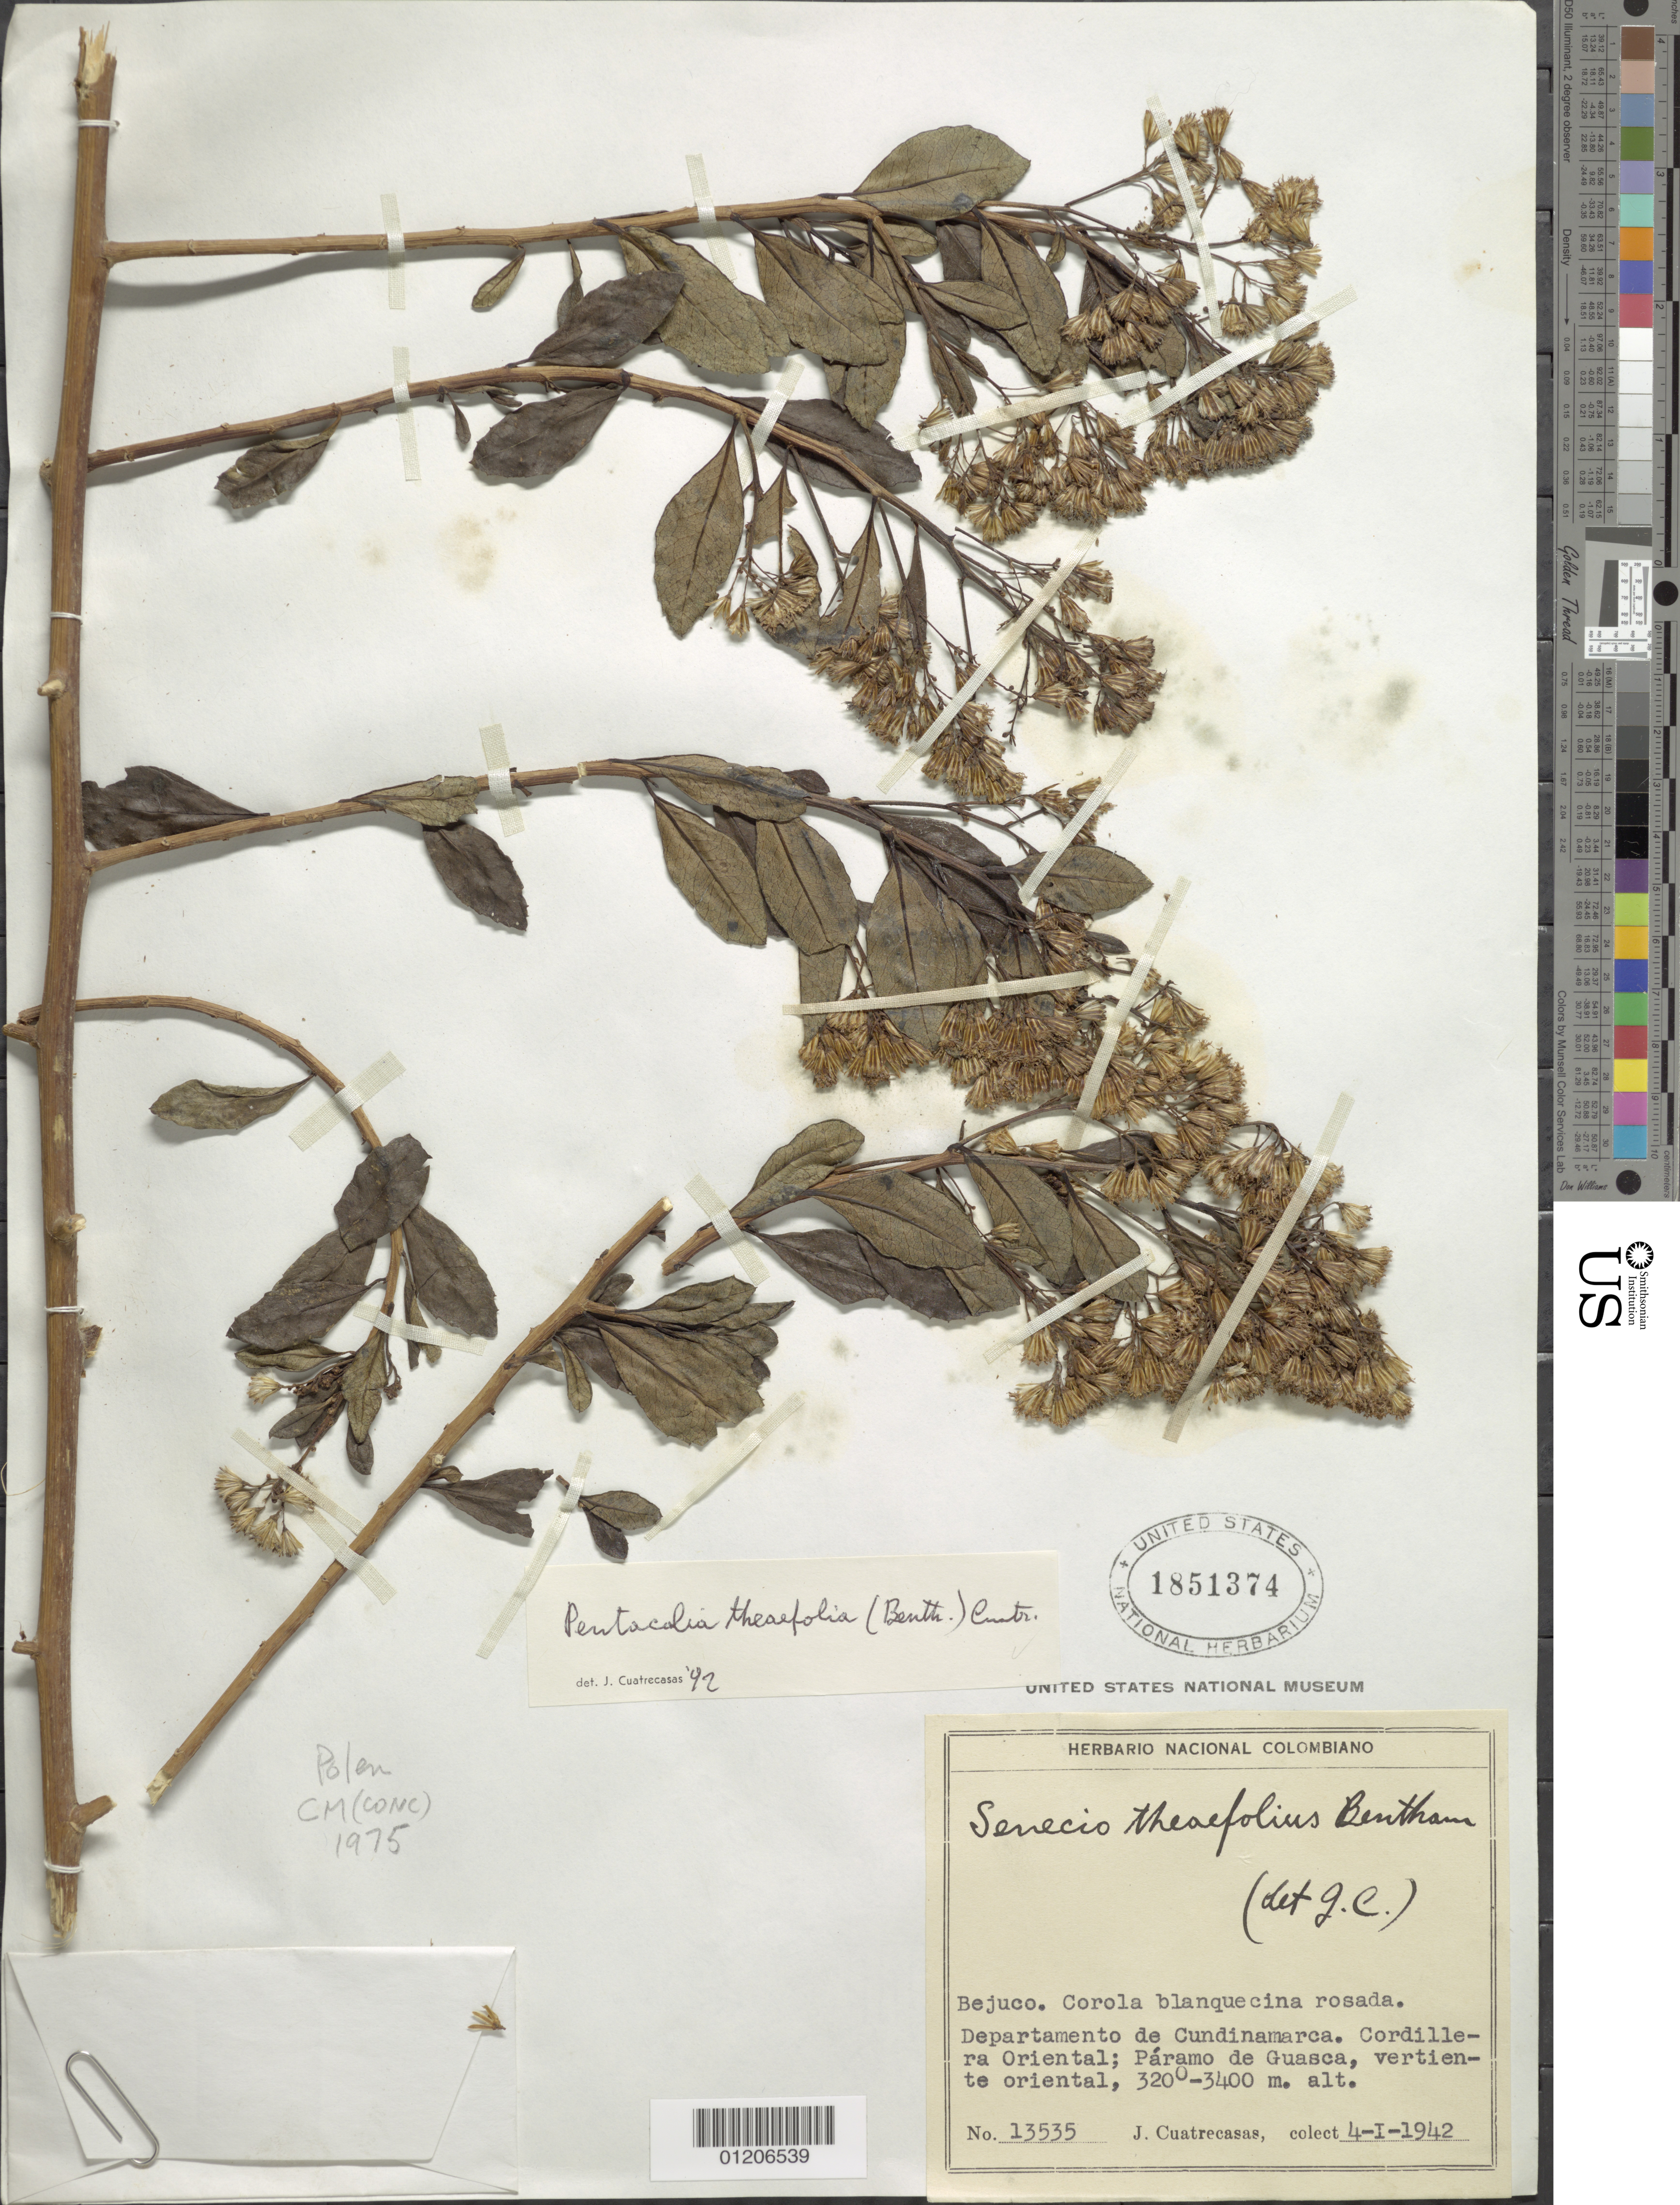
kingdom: Plantae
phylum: Tracheophyta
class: Magnoliopsida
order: Asterales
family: Asteraceae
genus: Pentacalia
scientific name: Pentacalia theifolia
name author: (Benth.) Cuatrec.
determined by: Cuatrecasas, J.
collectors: J. Cuatrecasas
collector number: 13535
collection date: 1942-01-04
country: Colombia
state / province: Cundinamarca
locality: Cordillera Oriental; Paramo de Guasca, vertiente oriental.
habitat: Paramo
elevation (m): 3200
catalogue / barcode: US 1851374